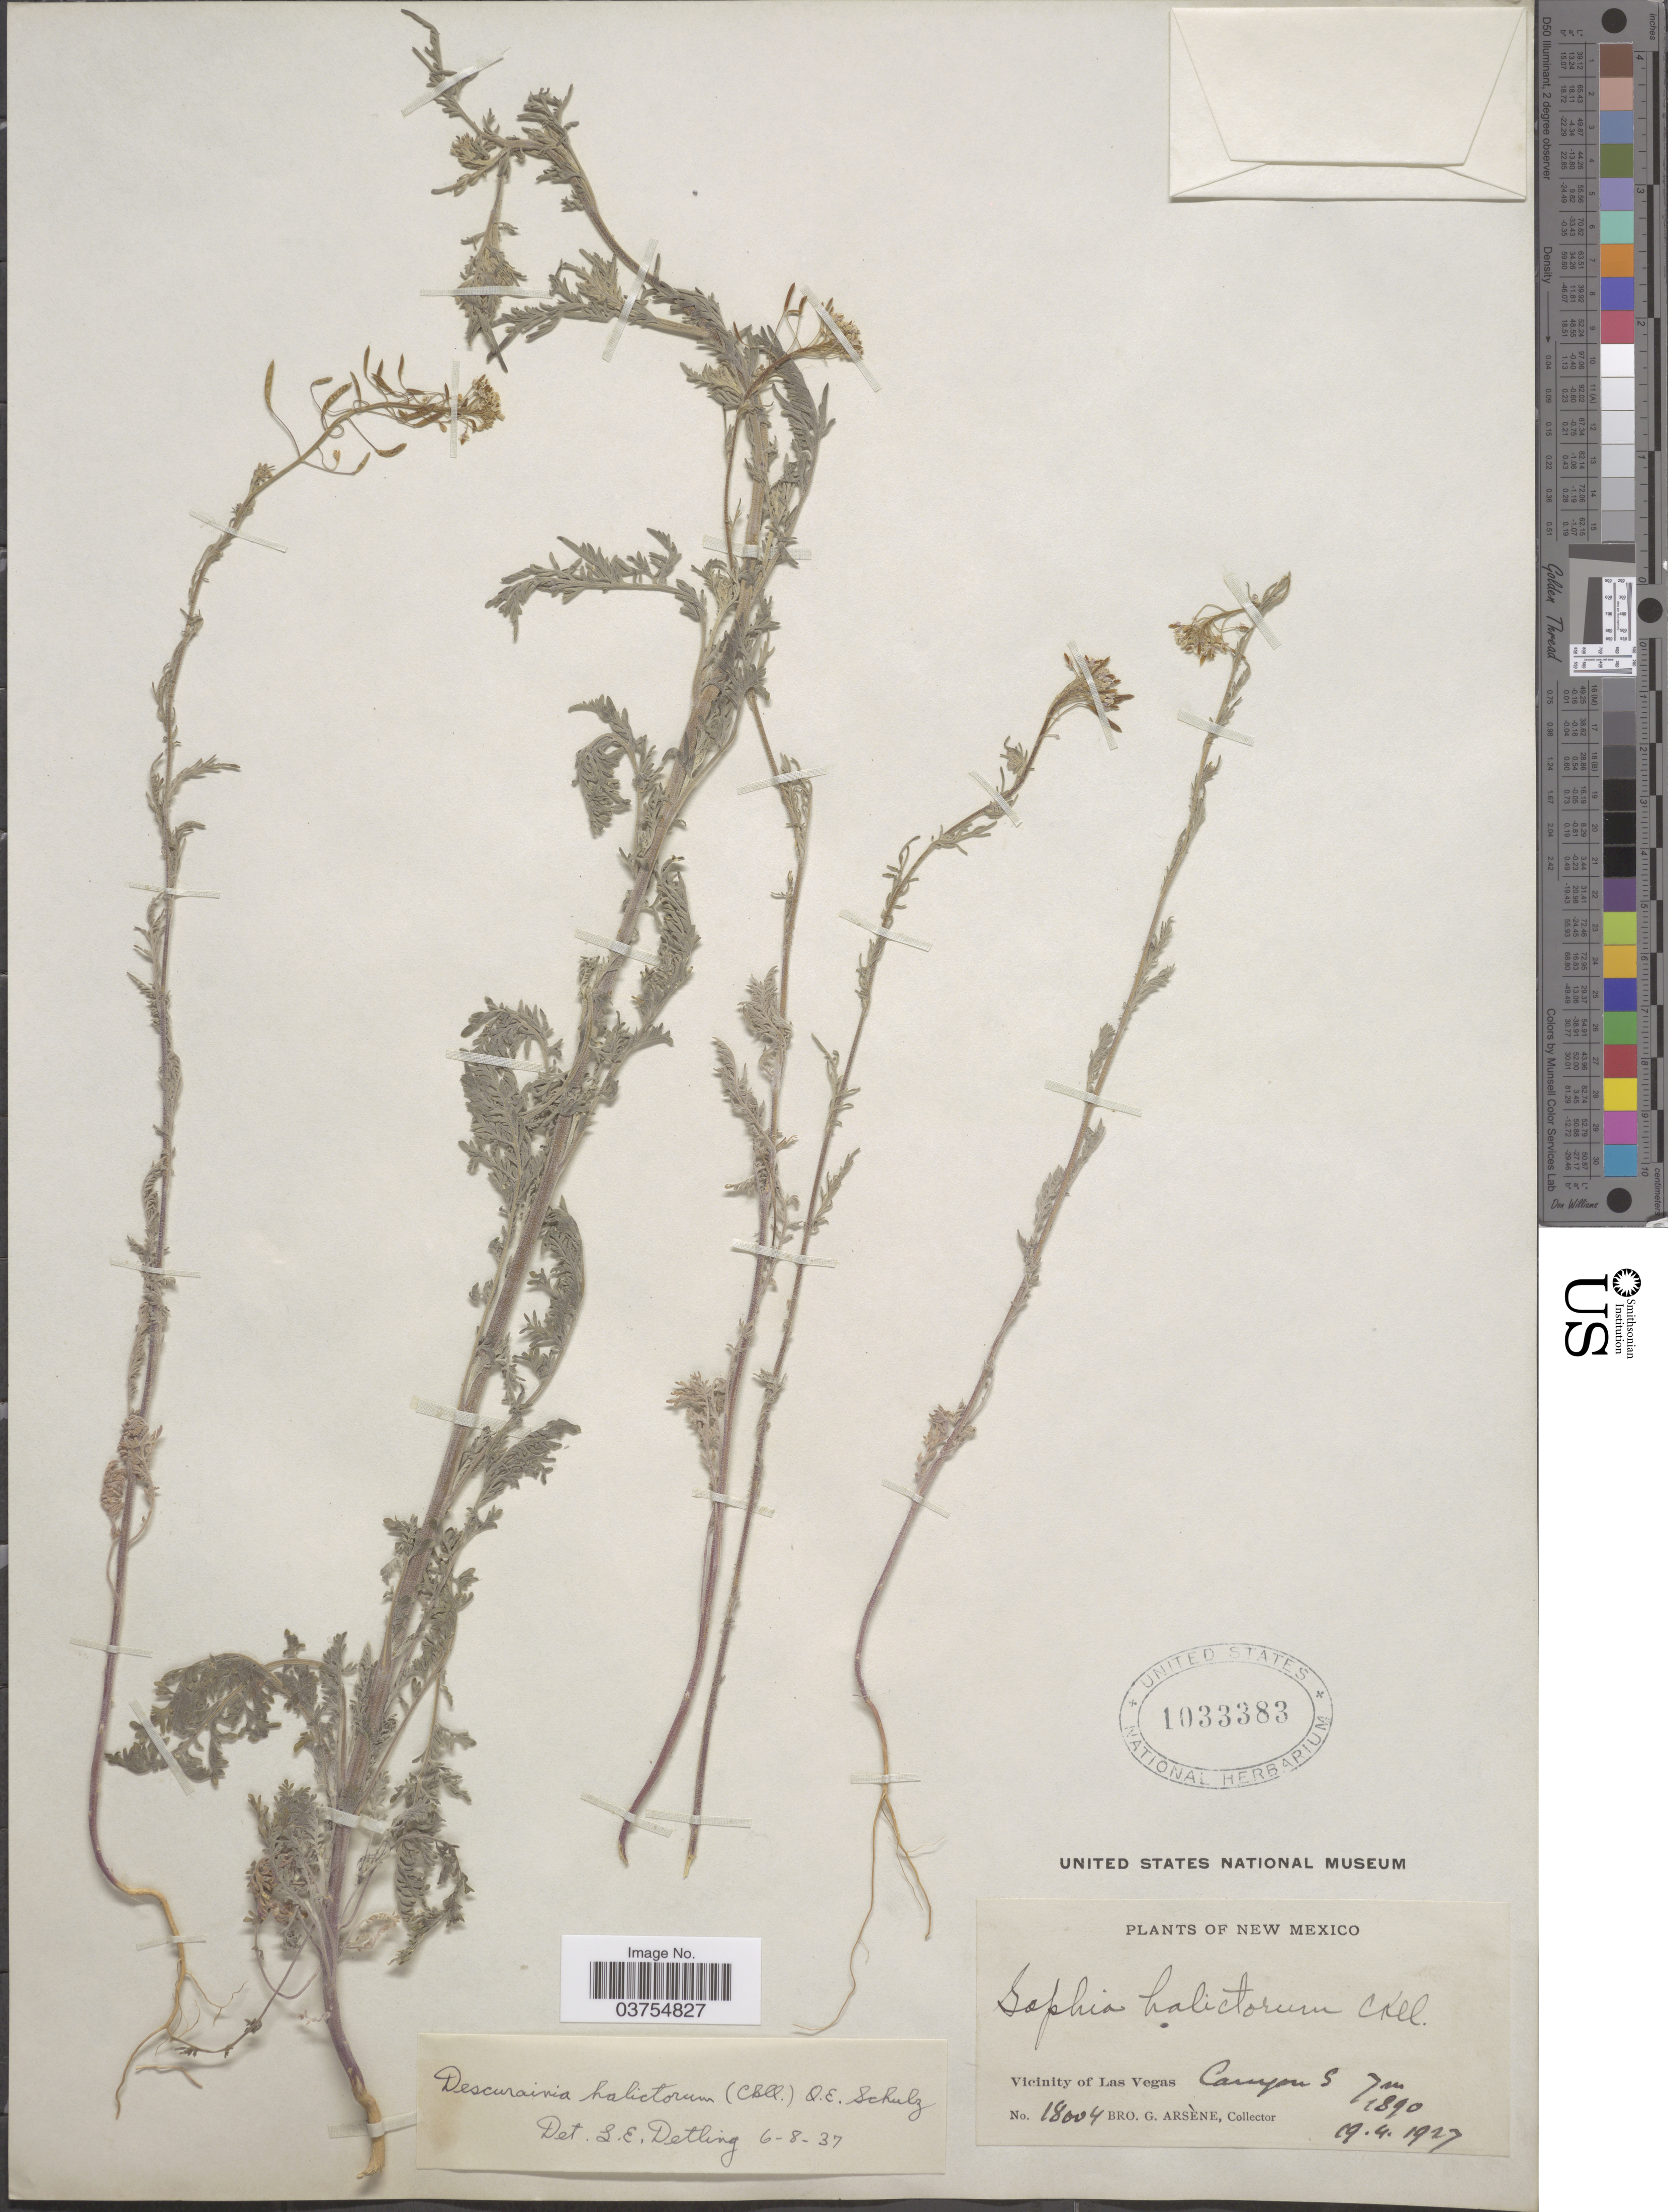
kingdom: Plantae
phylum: Tracheophyta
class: Magnoliopsida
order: Brassicales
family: Brassicaceae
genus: Descurainia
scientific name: Descurainia pinnata subsp. halictorum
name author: (Cockerell) Detling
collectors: Bro. G. Arsène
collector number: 18004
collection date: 1927-04-19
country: United States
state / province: New Mexico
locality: Vicinity of Las Vegas. Canyon S. 7 m.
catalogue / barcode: US 1033383